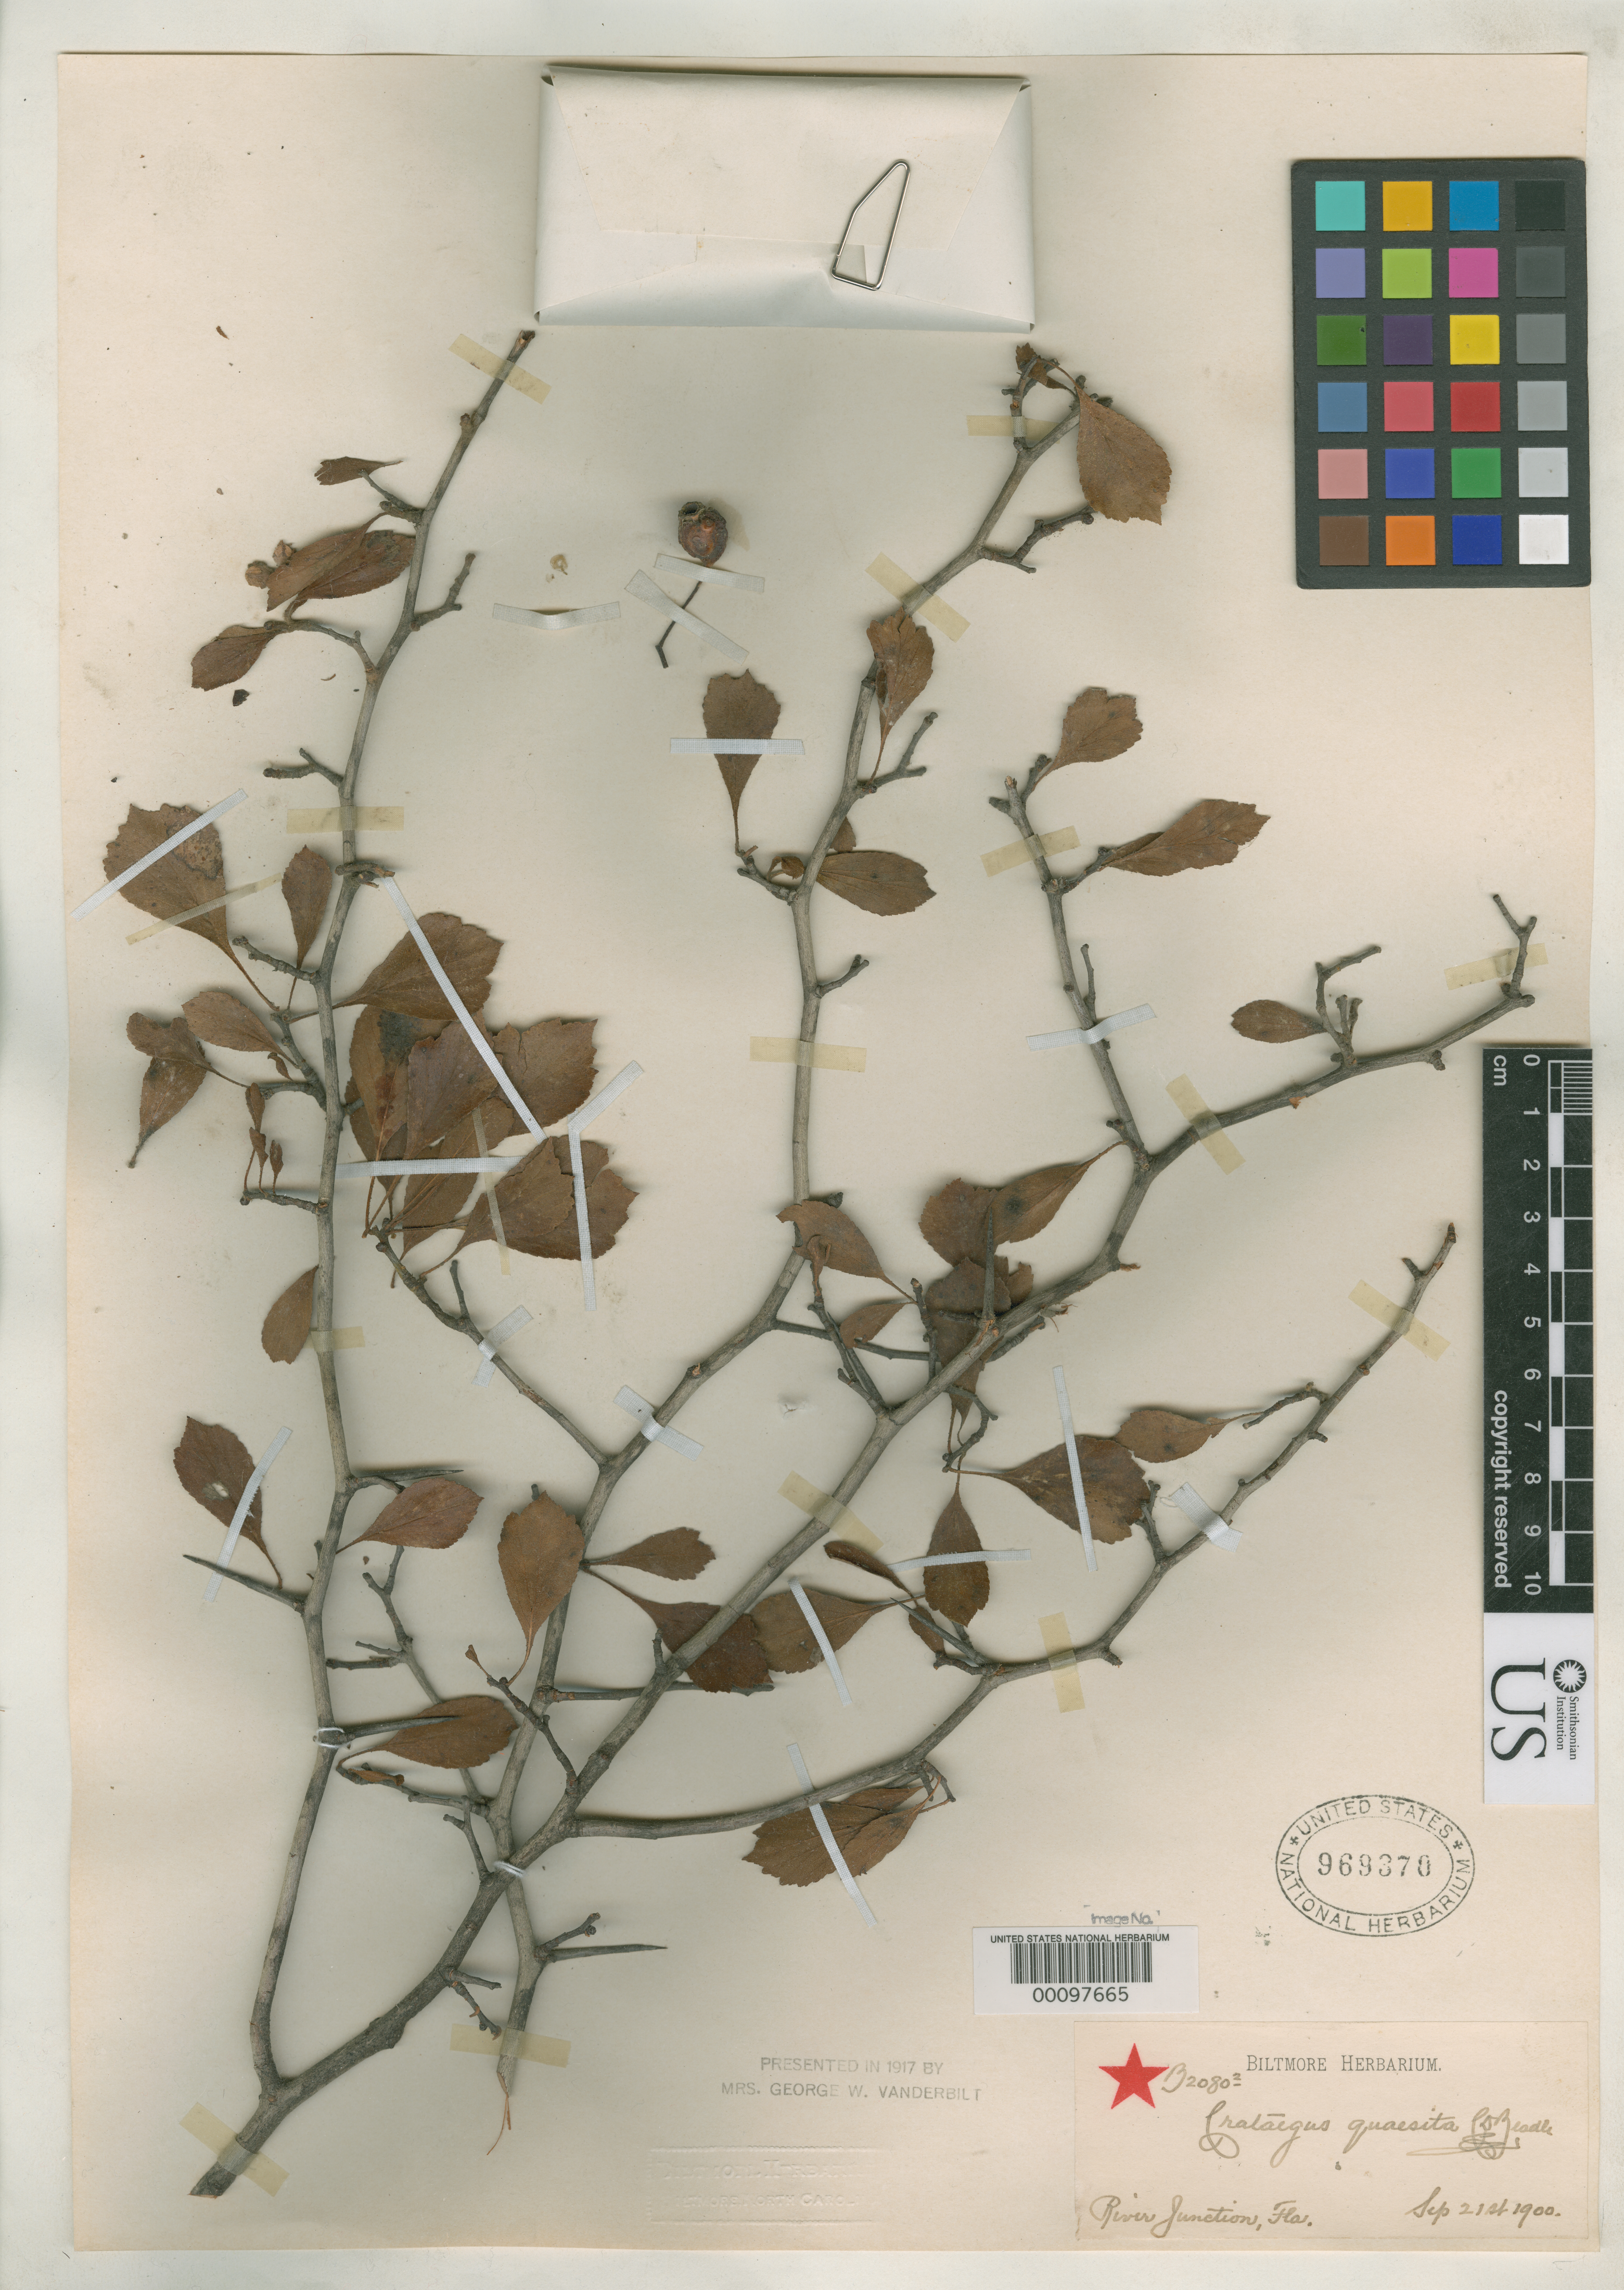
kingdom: Plantae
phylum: Tracheophyta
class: Magnoliopsida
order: Rosales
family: Rosaceae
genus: Crataegus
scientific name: Crataegus quaesita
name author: Beadle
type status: Syntype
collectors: ex herb. Biltmore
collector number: B 2080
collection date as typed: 21 Sep 1900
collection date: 1900-09-21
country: United States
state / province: Florida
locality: River Junction.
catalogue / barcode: US 969370